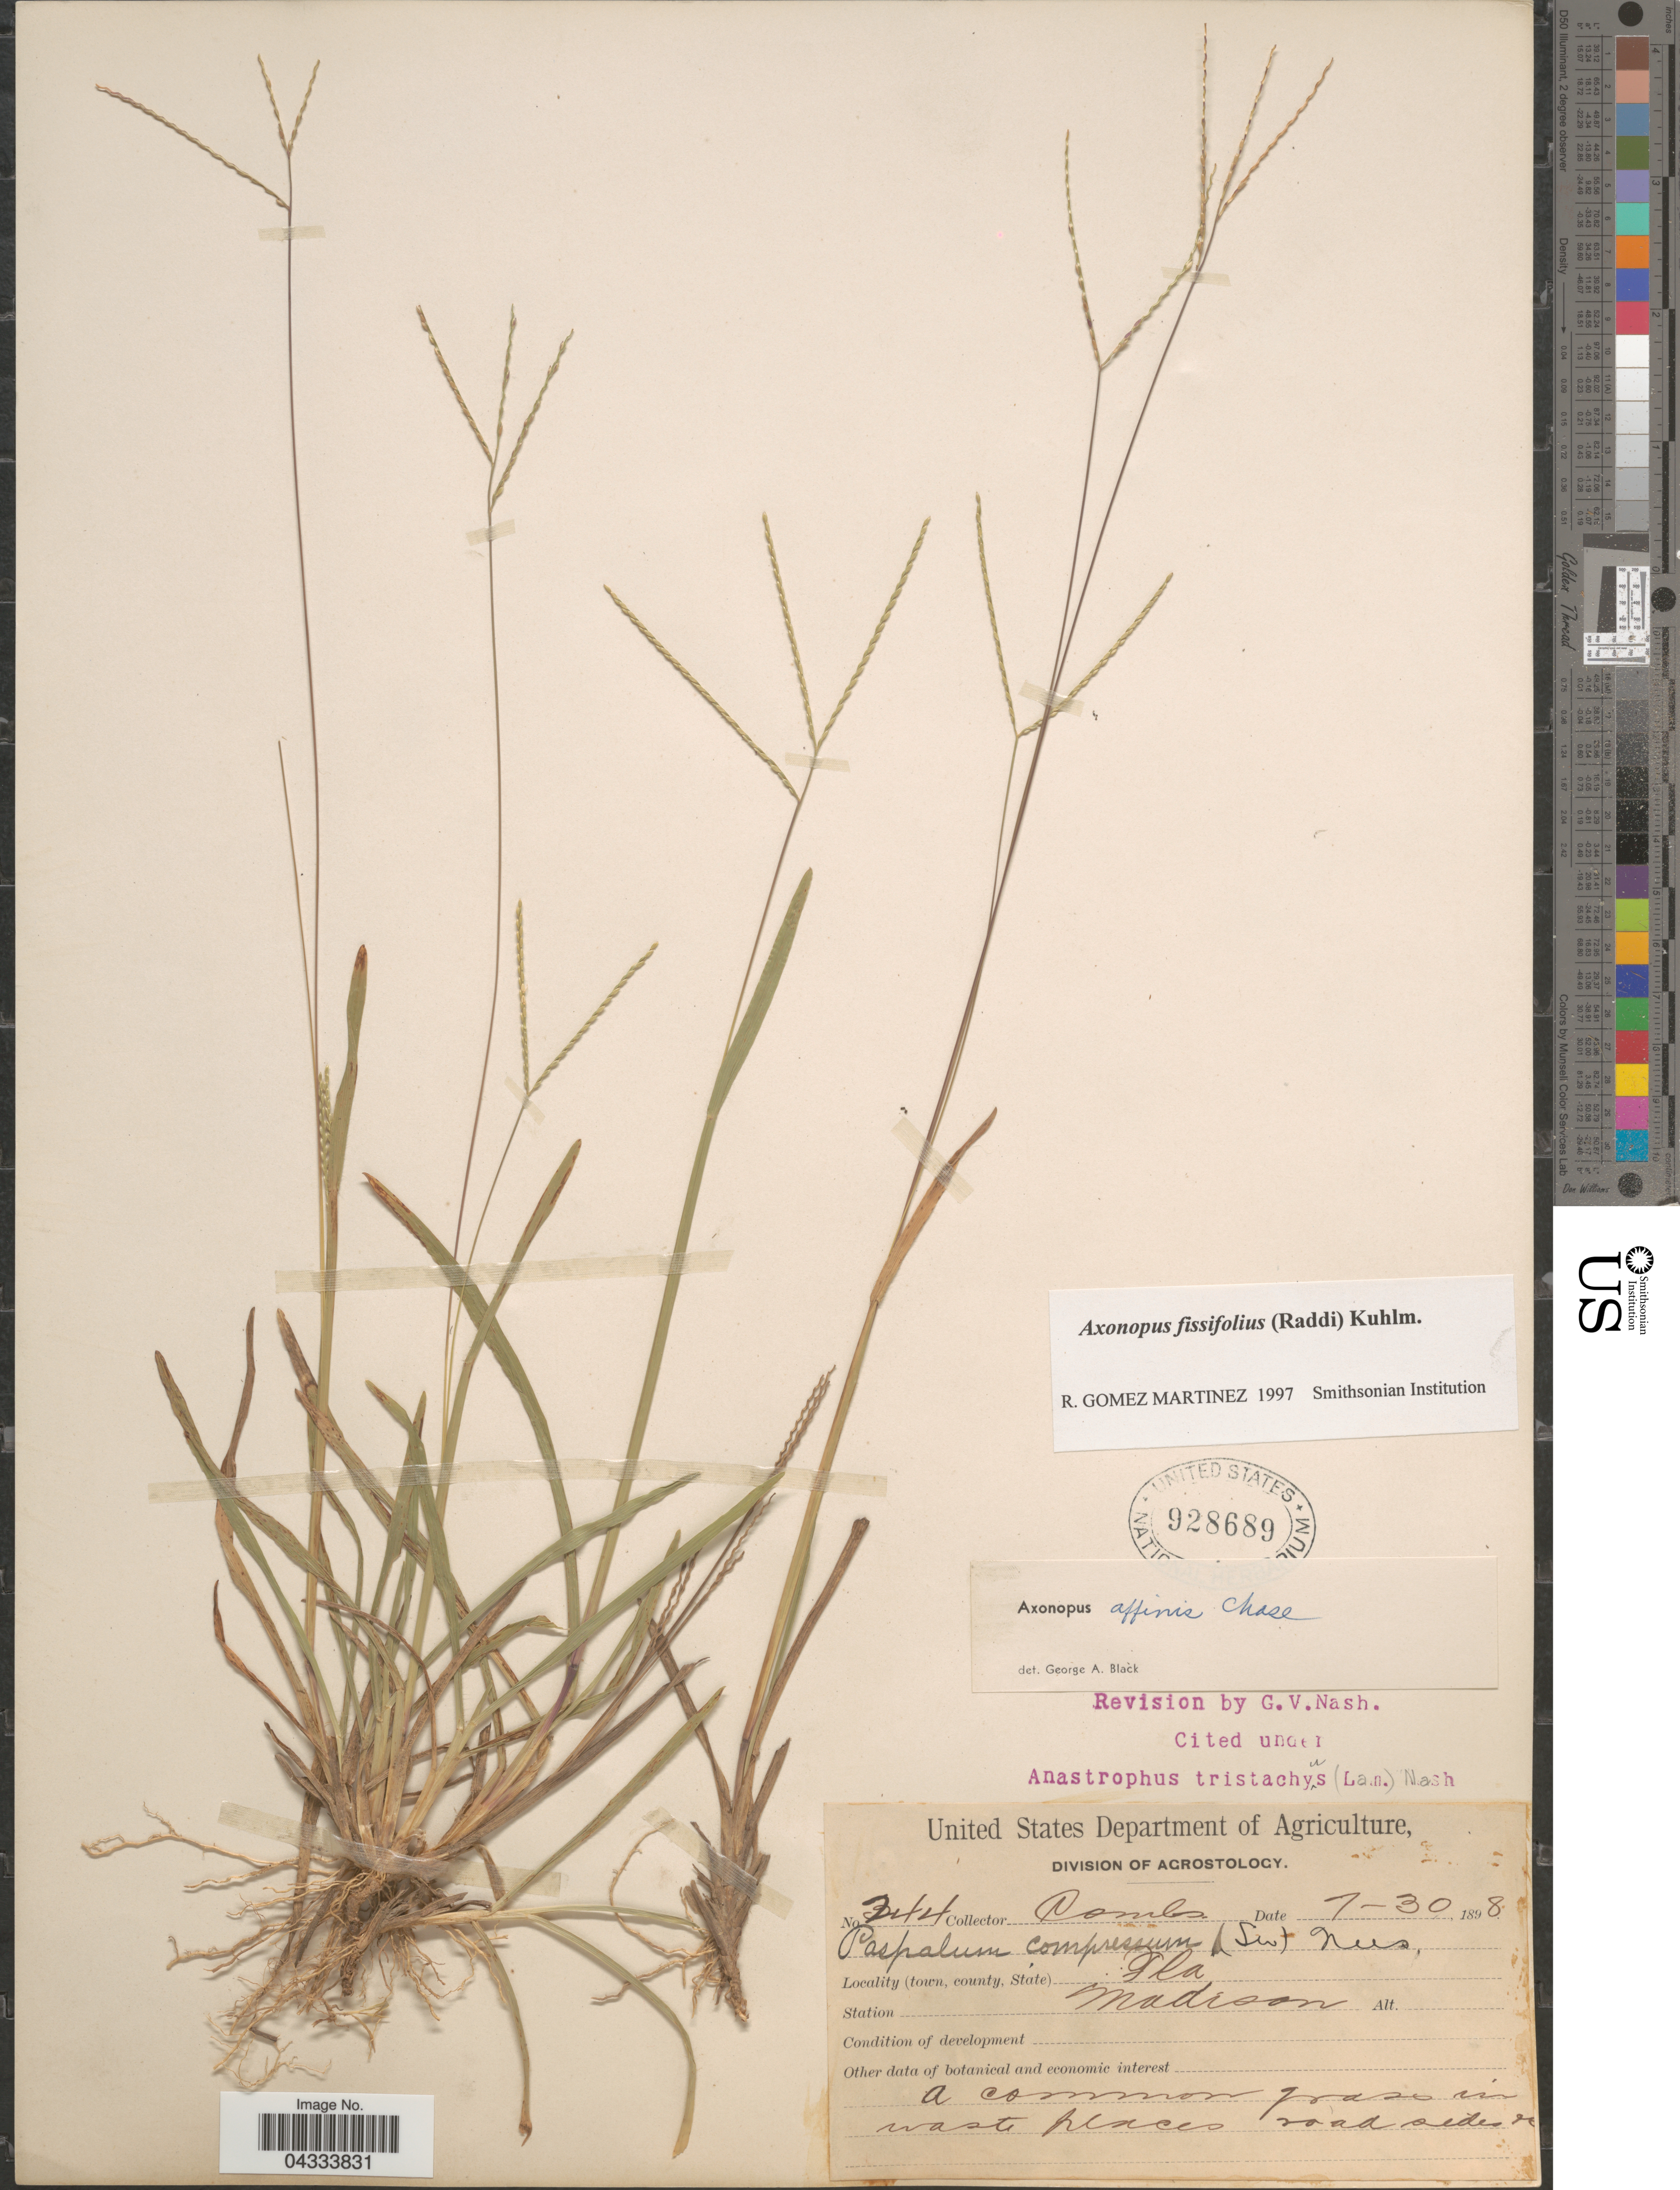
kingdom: Plantae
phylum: Tracheophyta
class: Liliopsida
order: Poales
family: Poaceae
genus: Axonopus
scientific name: Axonopus fissifolius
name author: (Raddi) Kuhlm.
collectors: -. Combs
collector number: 244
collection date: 1898-07-30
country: United States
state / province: Florida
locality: Madison.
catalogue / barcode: US 928689